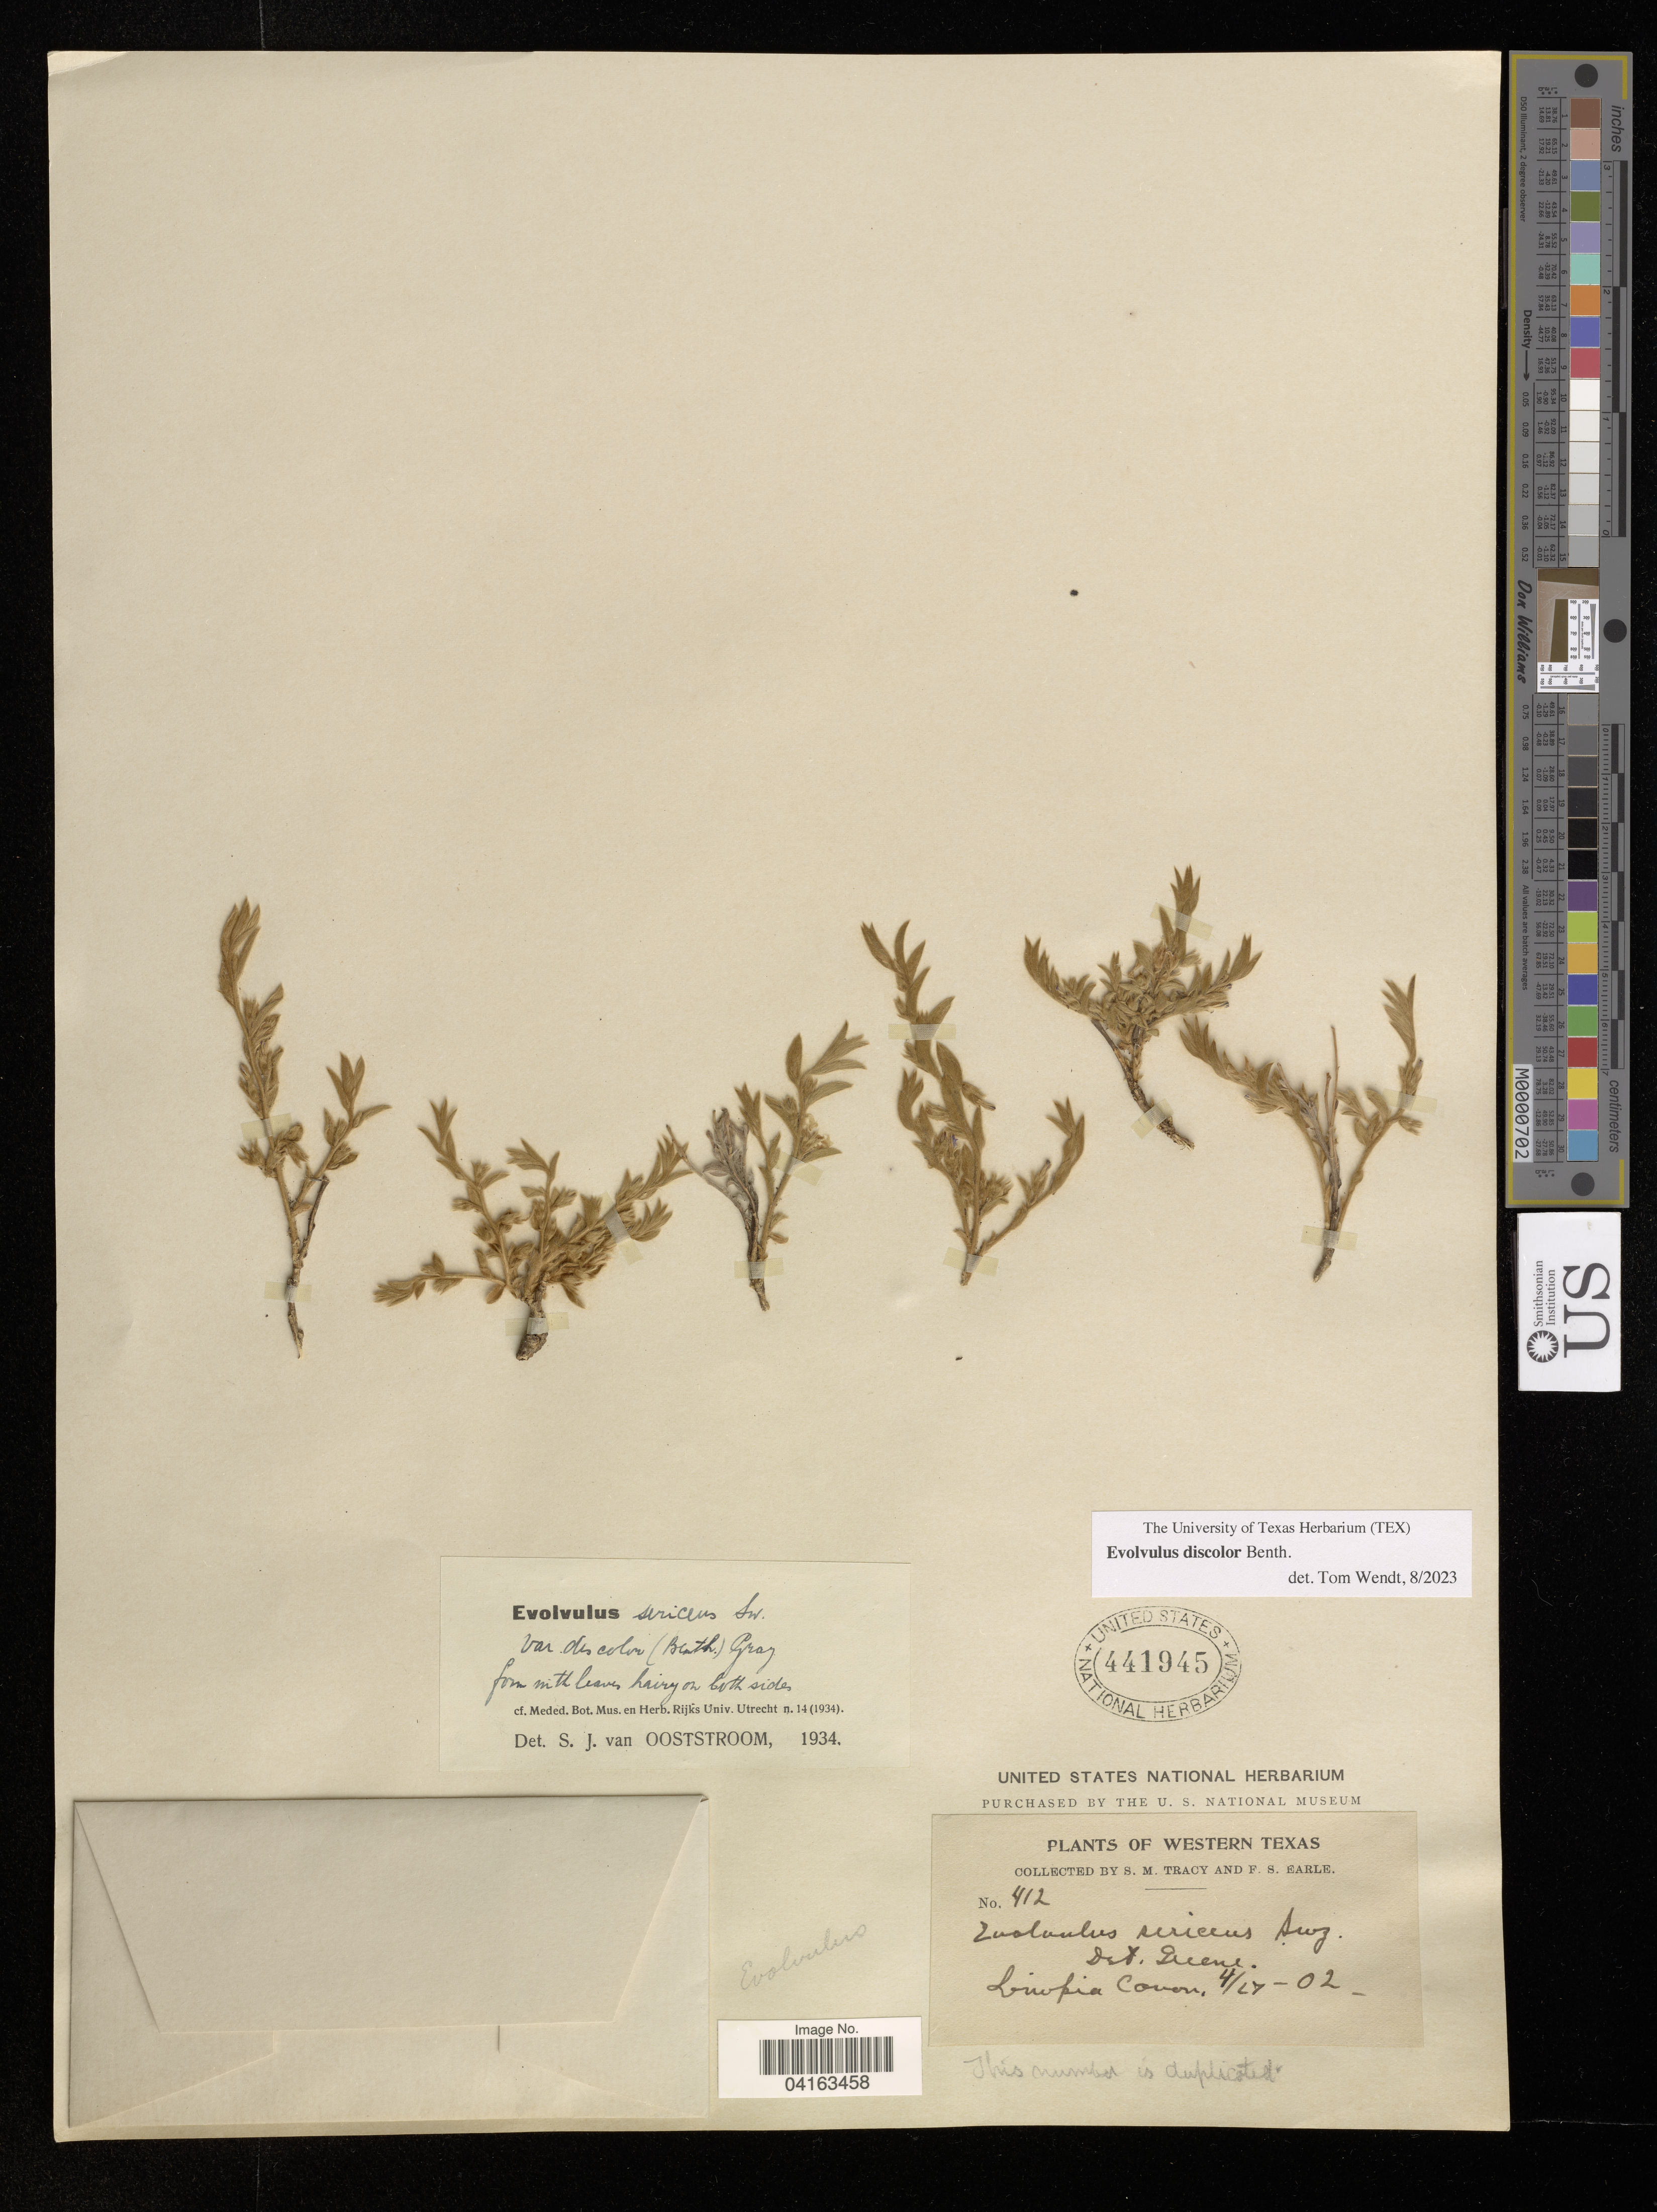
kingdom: Plantae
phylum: Tracheophyta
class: Magnoliopsida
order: Solanales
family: Convolvulaceae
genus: Evolvulus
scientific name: Evolvulus discolor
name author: Benth.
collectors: S. Tracey & F. S. Earle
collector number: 412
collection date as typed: APR 27 02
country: United States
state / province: Texas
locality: Western Texas. Limpia Coven.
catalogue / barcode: US 441945